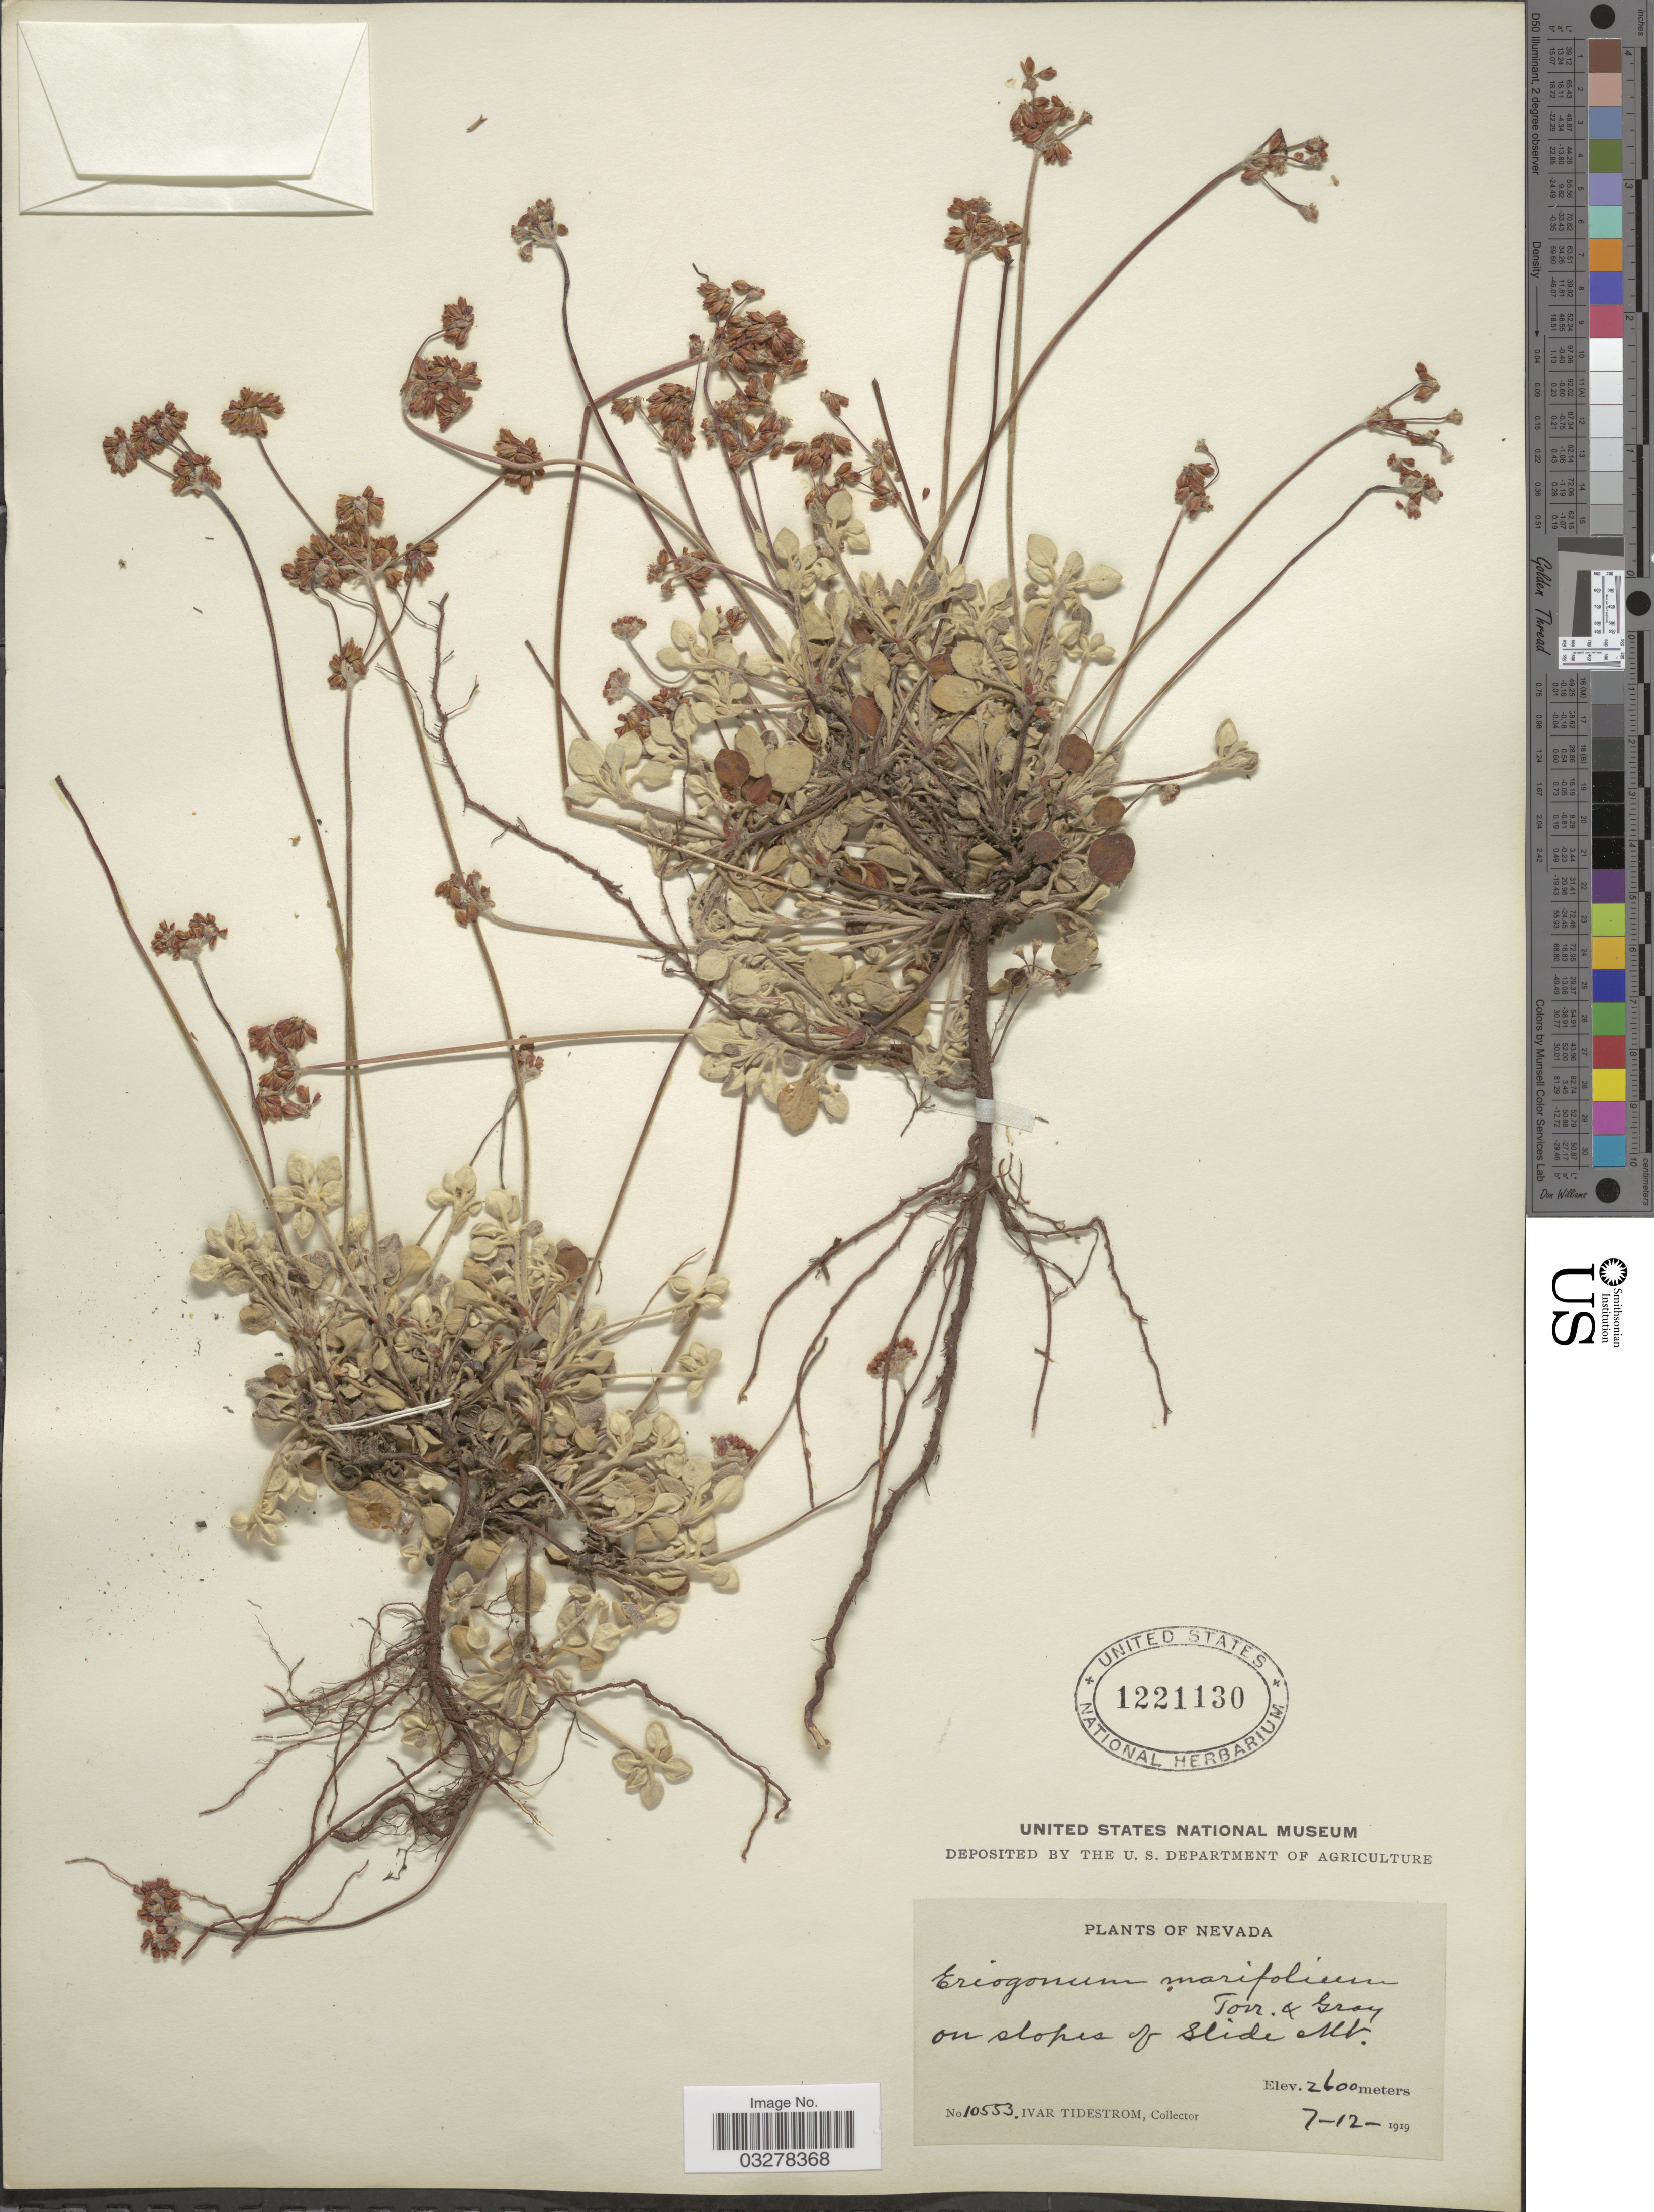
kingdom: Plantae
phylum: Tracheophyta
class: Magnoliopsida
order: Caryophyllales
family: Polygonaceae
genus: Eriogonum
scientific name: Eriogonum marifolium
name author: Torr. & A. Gray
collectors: I. F. Tidestrom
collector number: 10553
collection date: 1919-07-12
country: United States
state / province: Nevada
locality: On slopes of Slide Mt.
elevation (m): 2600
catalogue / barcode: US 1221130